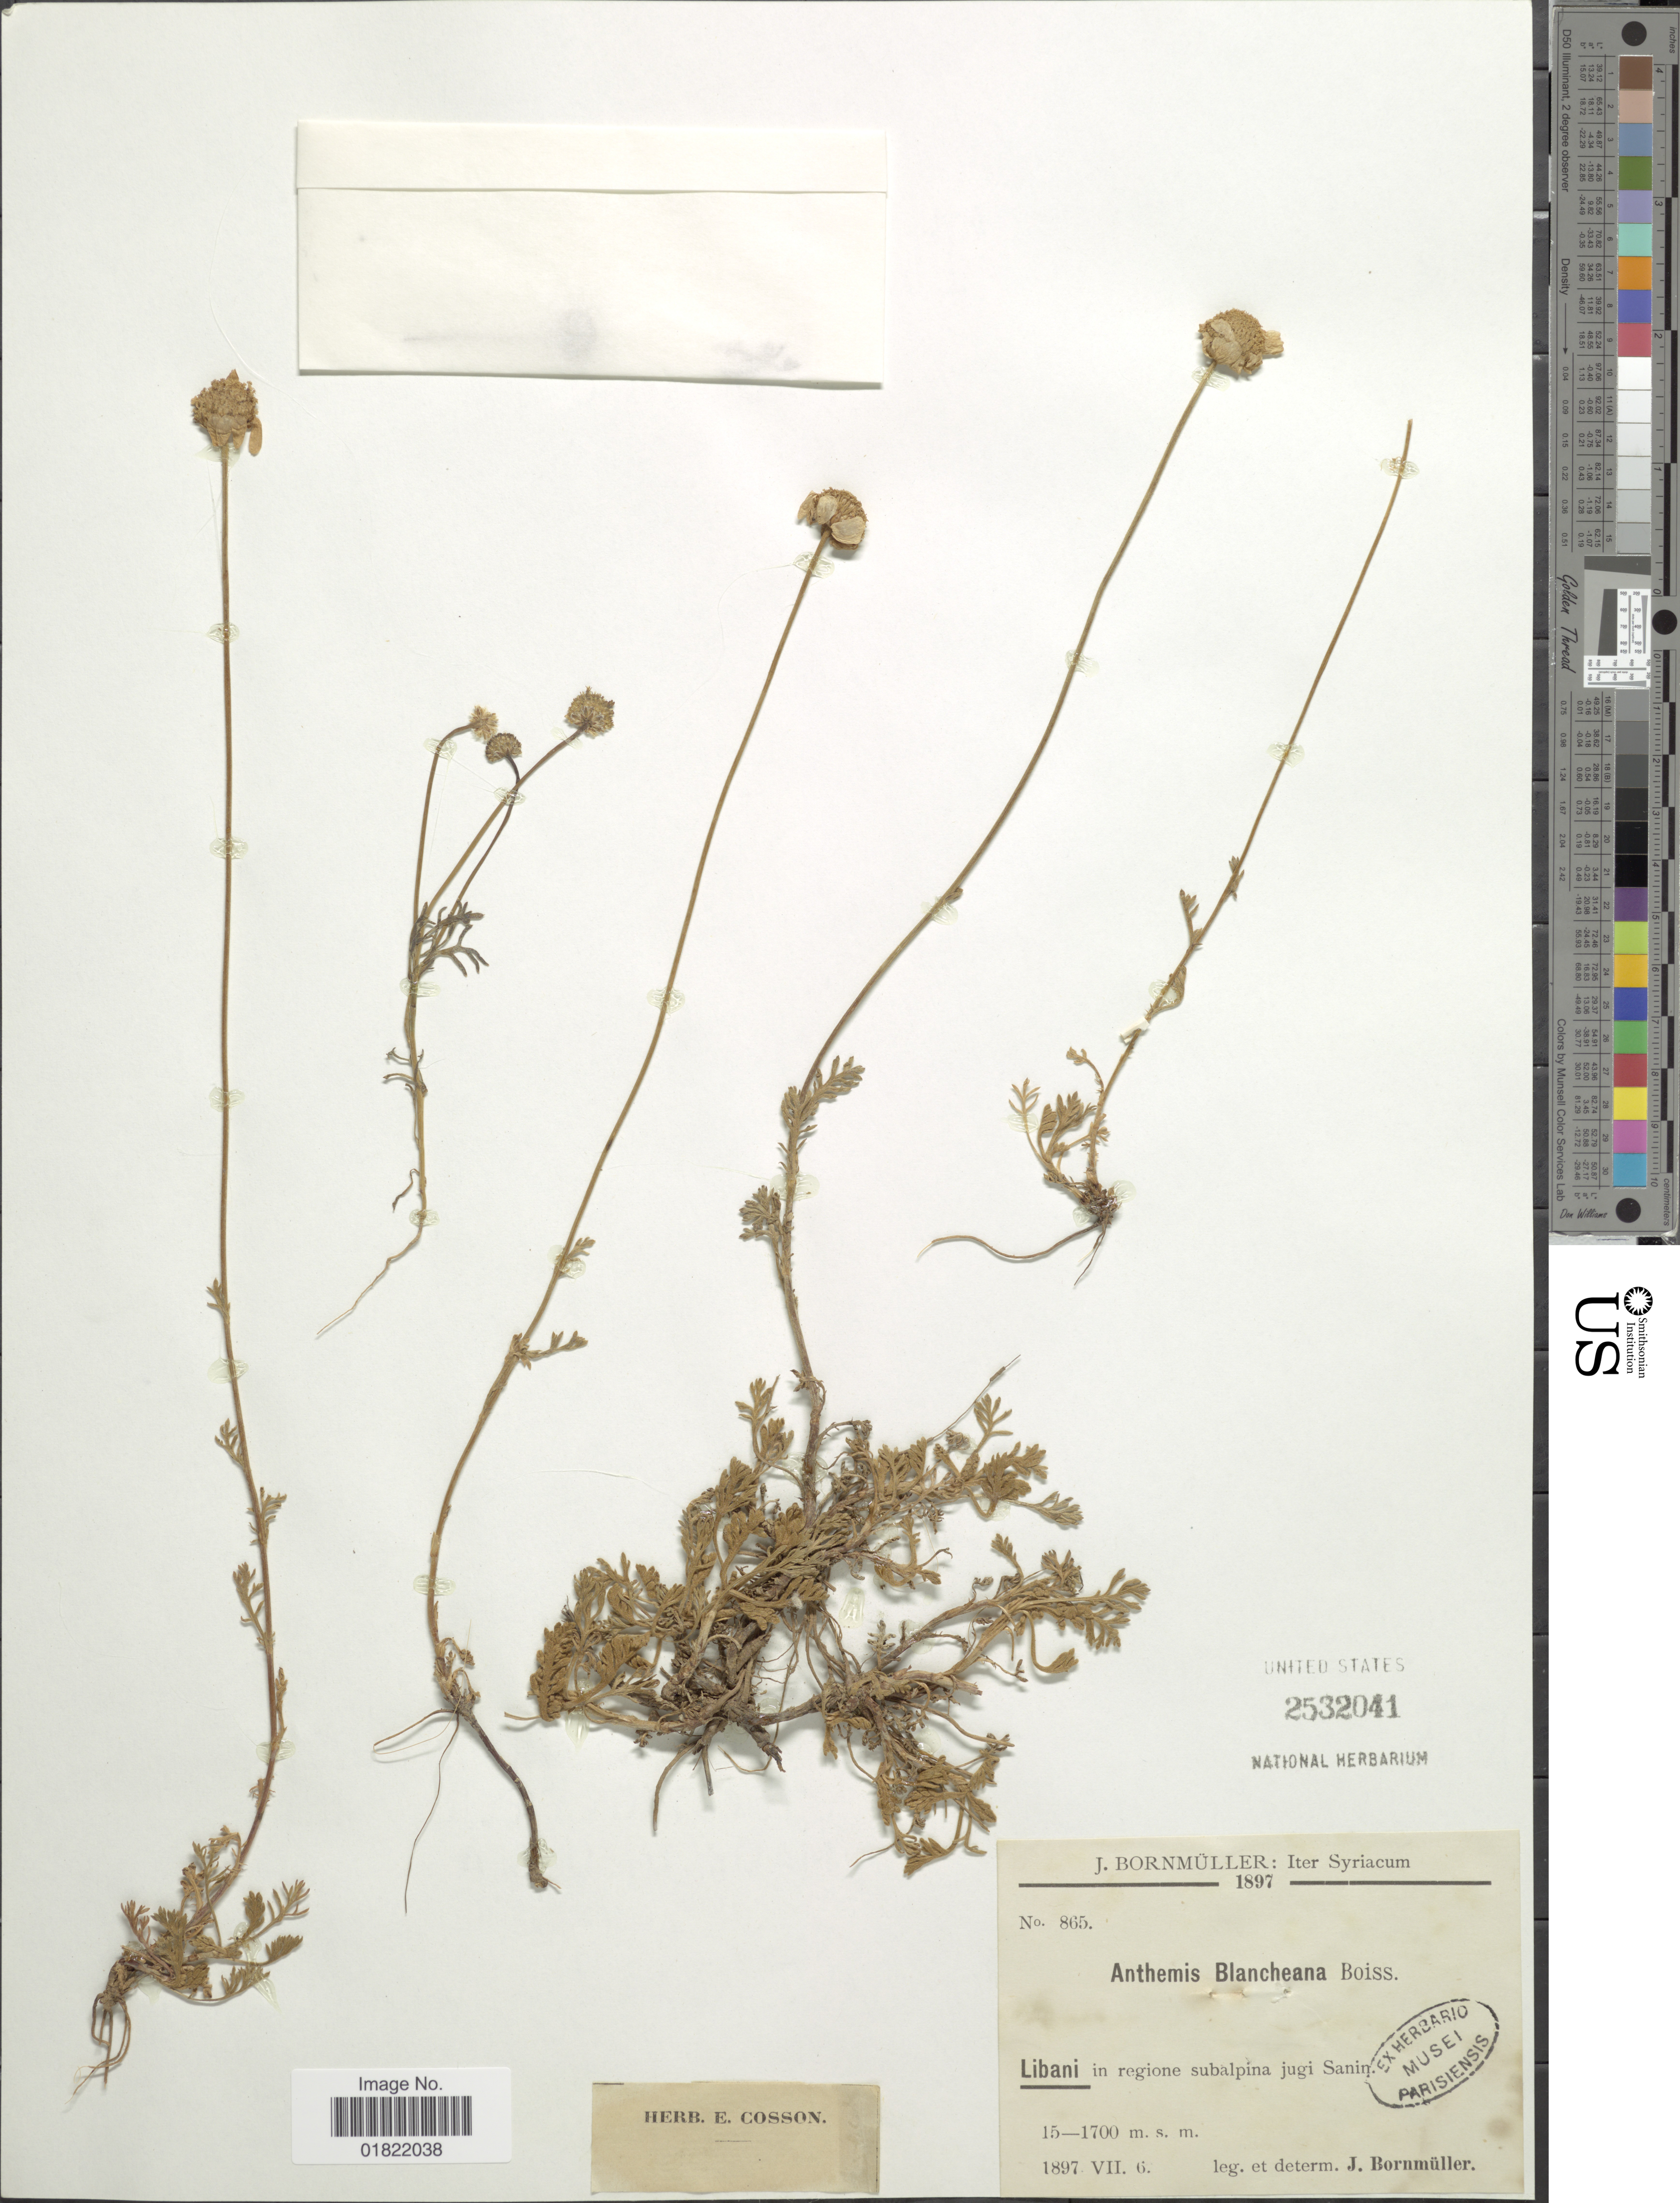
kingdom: Plantae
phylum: Tracheophyta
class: Magnoliopsida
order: Asterales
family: Asteraceae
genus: Anthemis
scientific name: Anthemis blancheana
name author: Boiss.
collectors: J. Bornmüller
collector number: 865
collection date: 1897-07-06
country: Syria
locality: Libani in regione subalpina jugi Sanin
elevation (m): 1500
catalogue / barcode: US 2532041